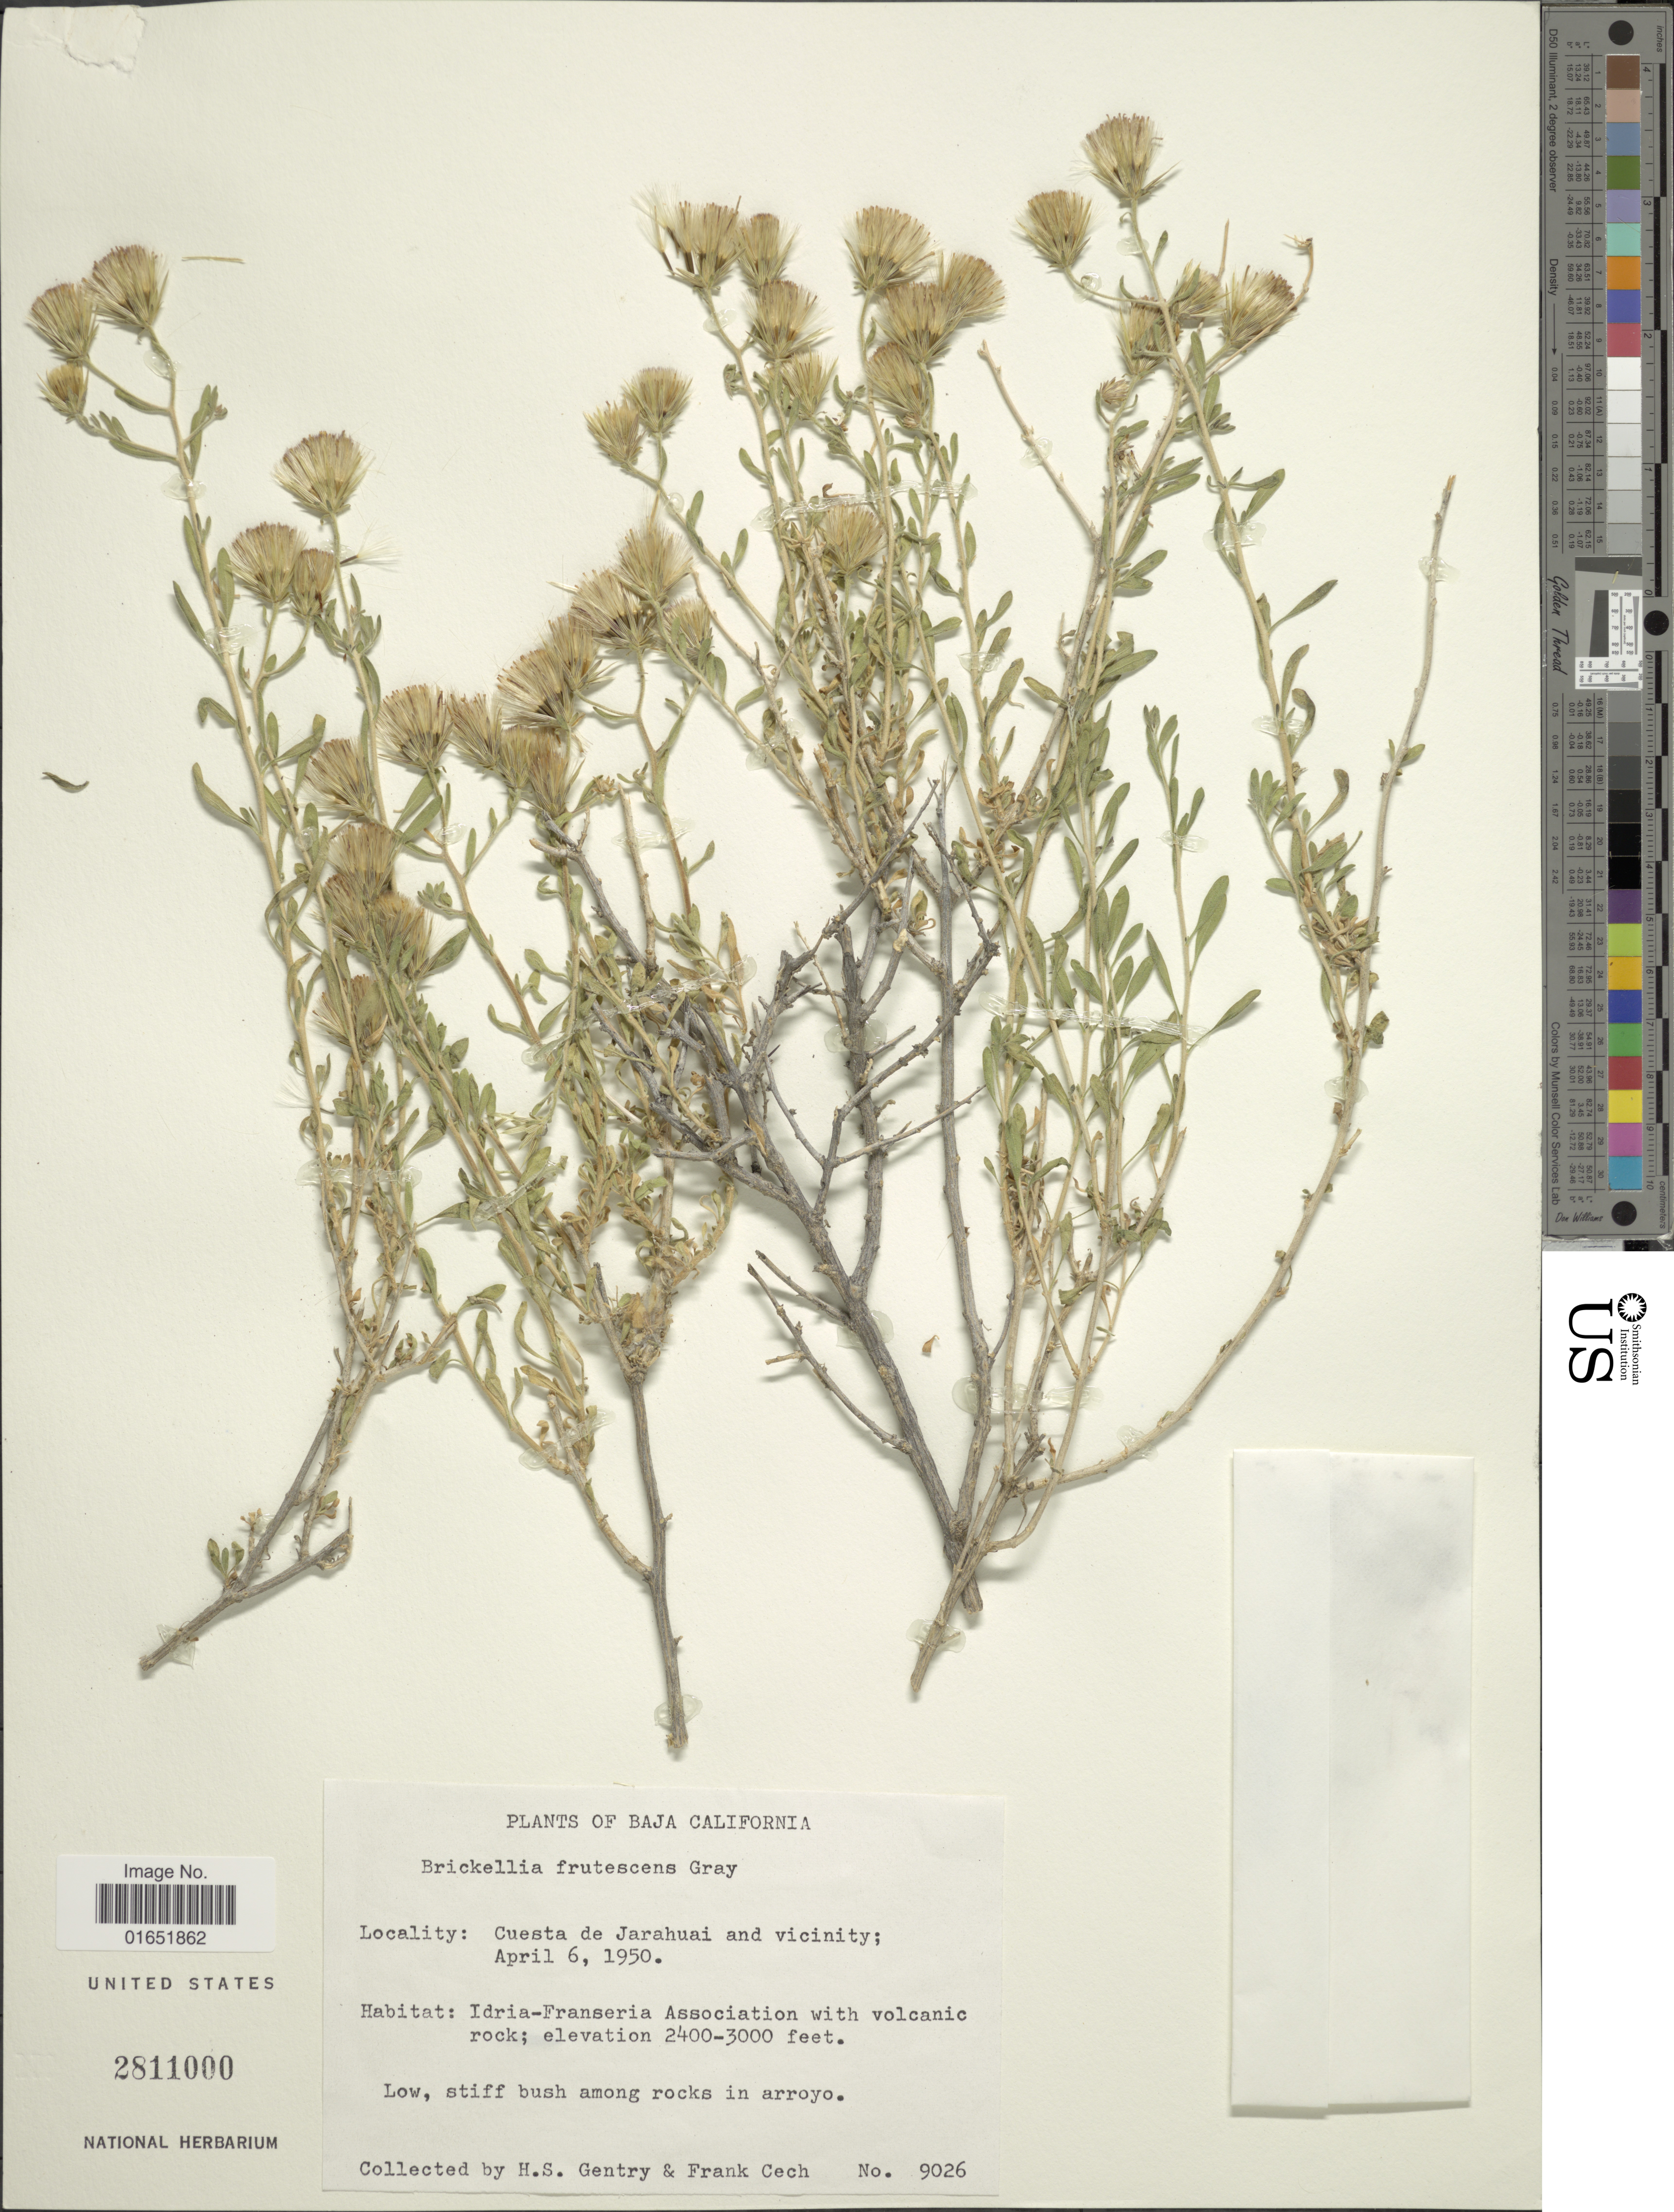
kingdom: Plantae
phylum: Tracheophyta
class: Magnoliopsida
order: Asterales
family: Asteraceae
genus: Brickellia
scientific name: Brickellia frutescens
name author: A. Gray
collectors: H. S. Gentry & F. Cech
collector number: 9026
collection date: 1950-04-06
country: Mexico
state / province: Baja California Norte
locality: Cuesta de Jarahuai and vicinity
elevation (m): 732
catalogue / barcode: US 2811000